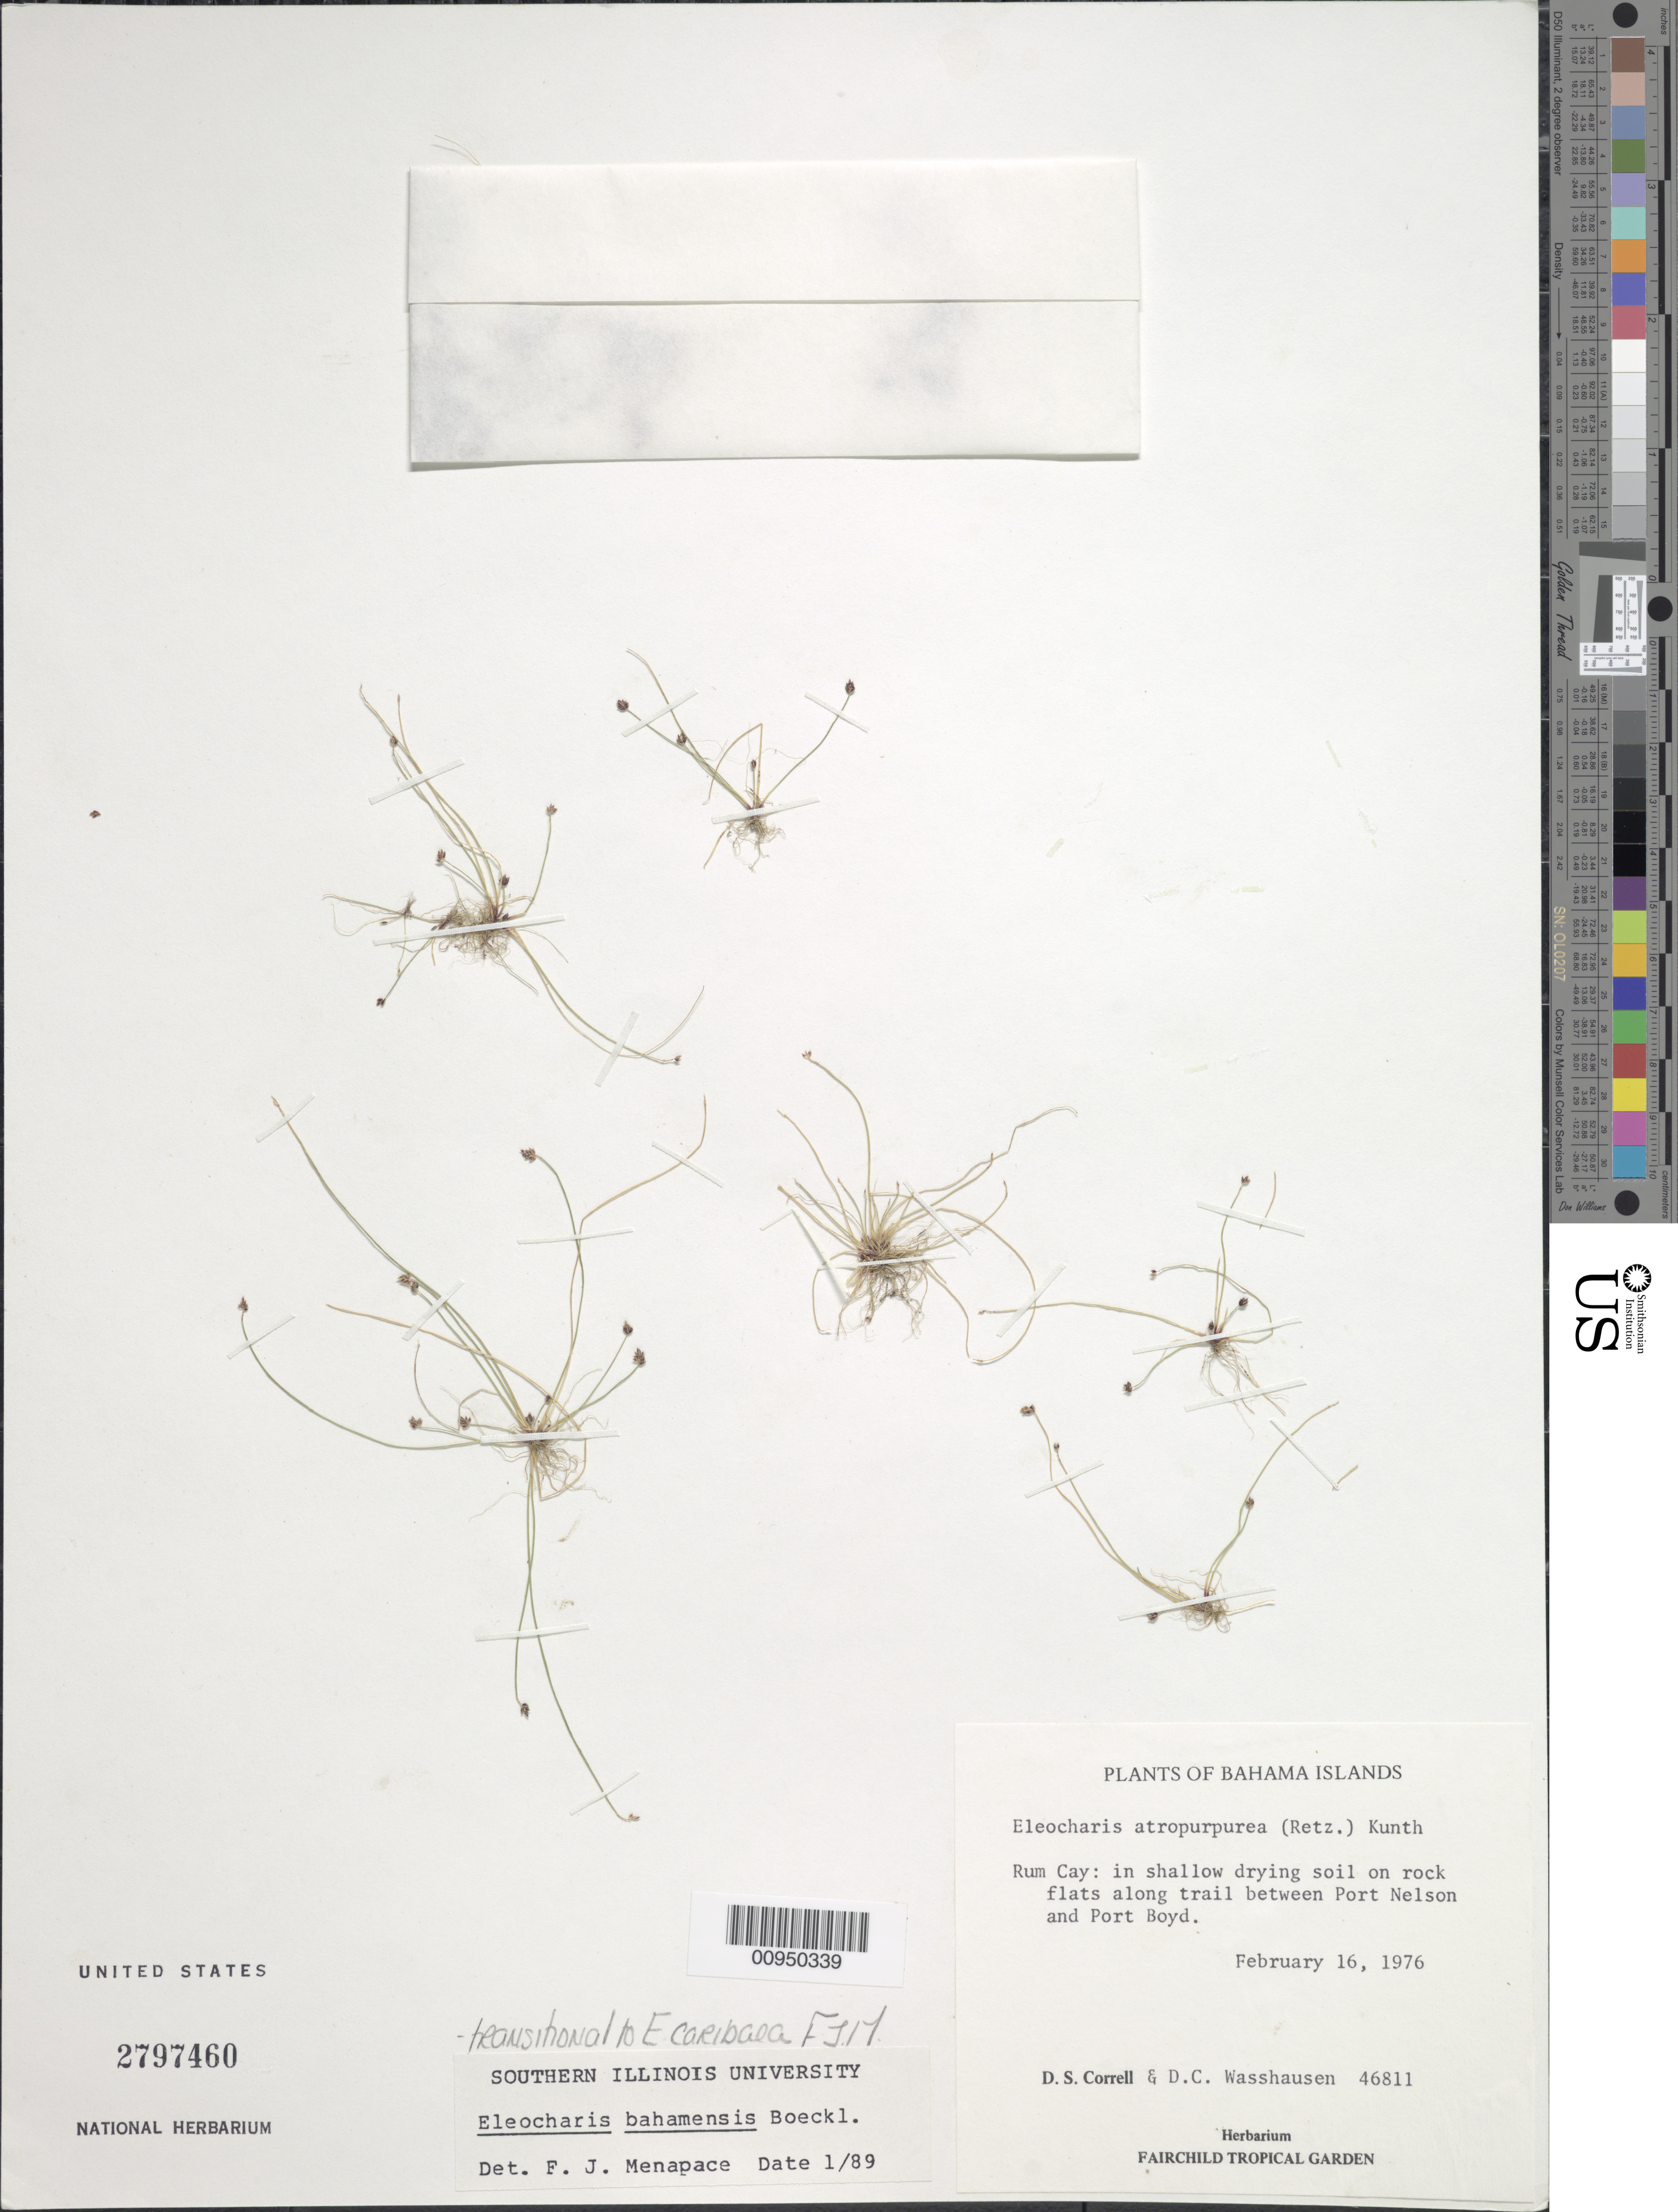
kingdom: Plantae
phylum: Tracheophyta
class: Liliopsida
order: Poales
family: Cyperaceae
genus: Eleocharis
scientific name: Eleocharis bahamensis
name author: Boeckeler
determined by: Menapace, F. J.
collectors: D. S. Correll & D. C. Wasshausen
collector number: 46811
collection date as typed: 16 Feb 1976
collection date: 1976-02-16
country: Bahamas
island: Rum Cay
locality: Between Port Nelson and Port Boyd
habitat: In shallow drying soil on rock flats along traIl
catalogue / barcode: US 2797460